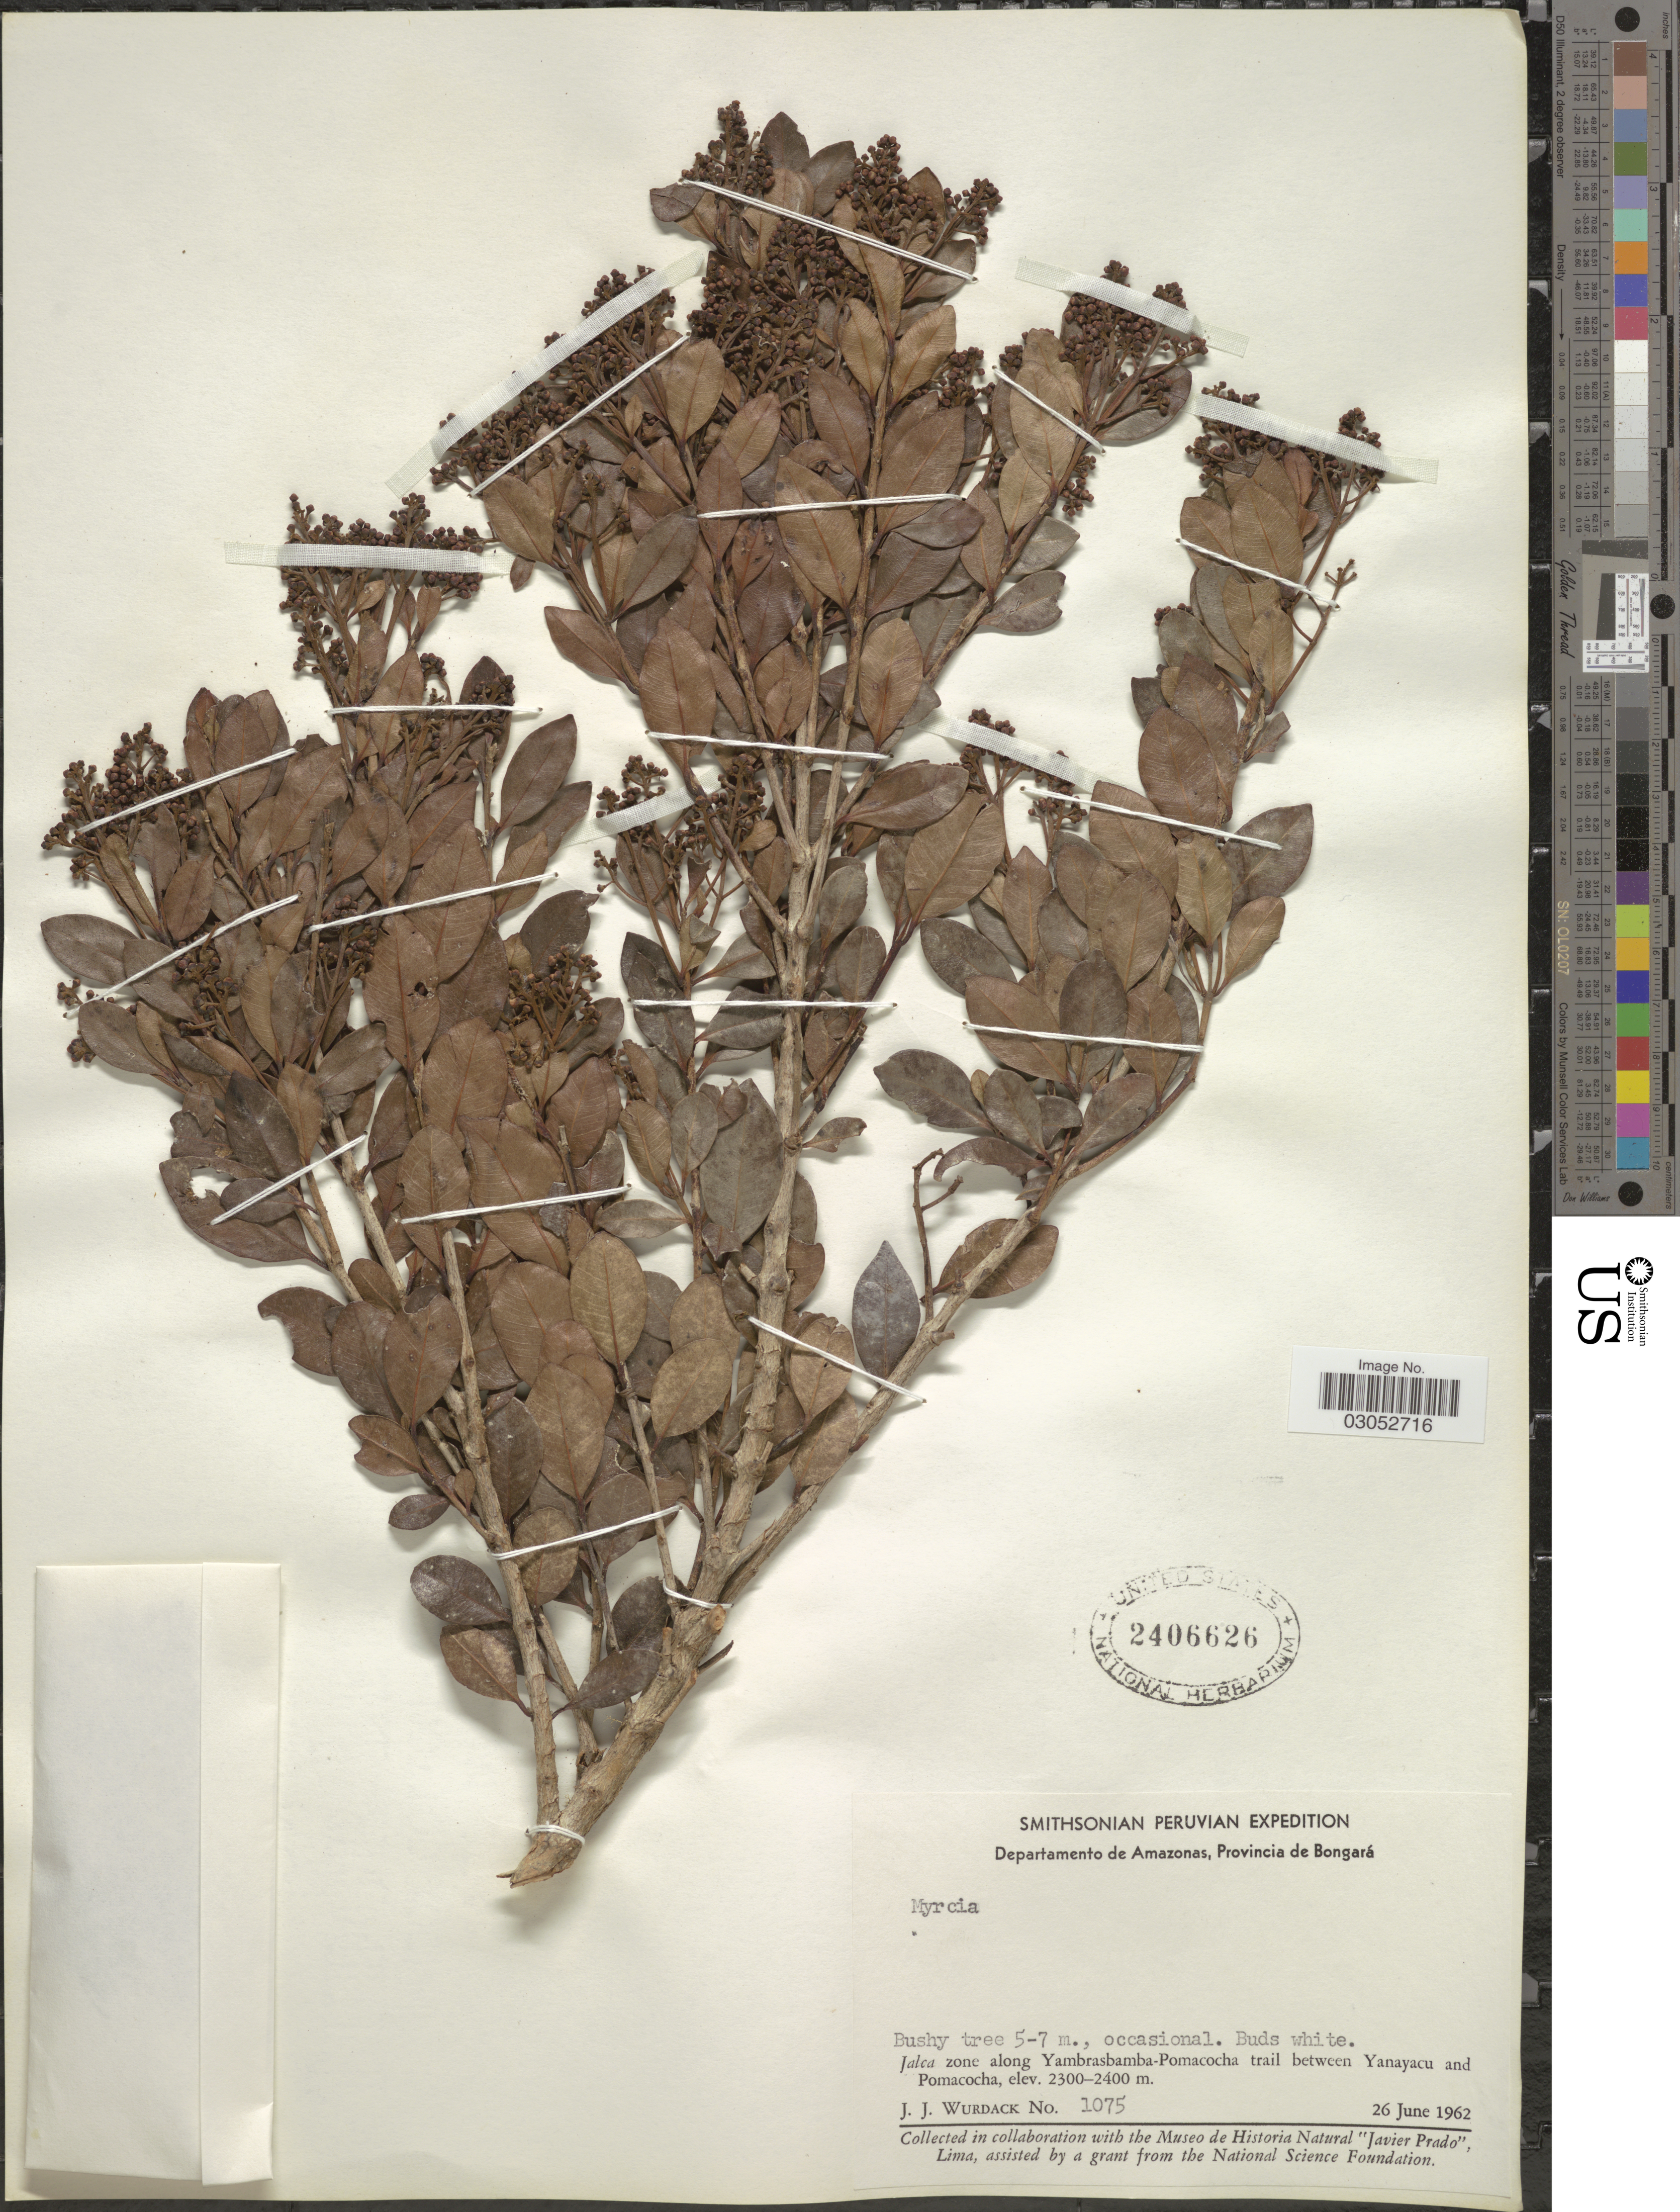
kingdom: Plantae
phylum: Tracheophyta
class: Magnoliopsida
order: Myrtales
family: Myrtaceae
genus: Myrcia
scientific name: Myrcia sp.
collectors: J. J. Wurdack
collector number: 1075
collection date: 1962-06-26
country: Peru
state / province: Amazonas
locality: Departamento de Amazonas, Provincia de Bongará. Jalca zone along Yambrasbamba-Pomacocha trail between Yanayacu and Pomacocha.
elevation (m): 2300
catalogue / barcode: US 2406626